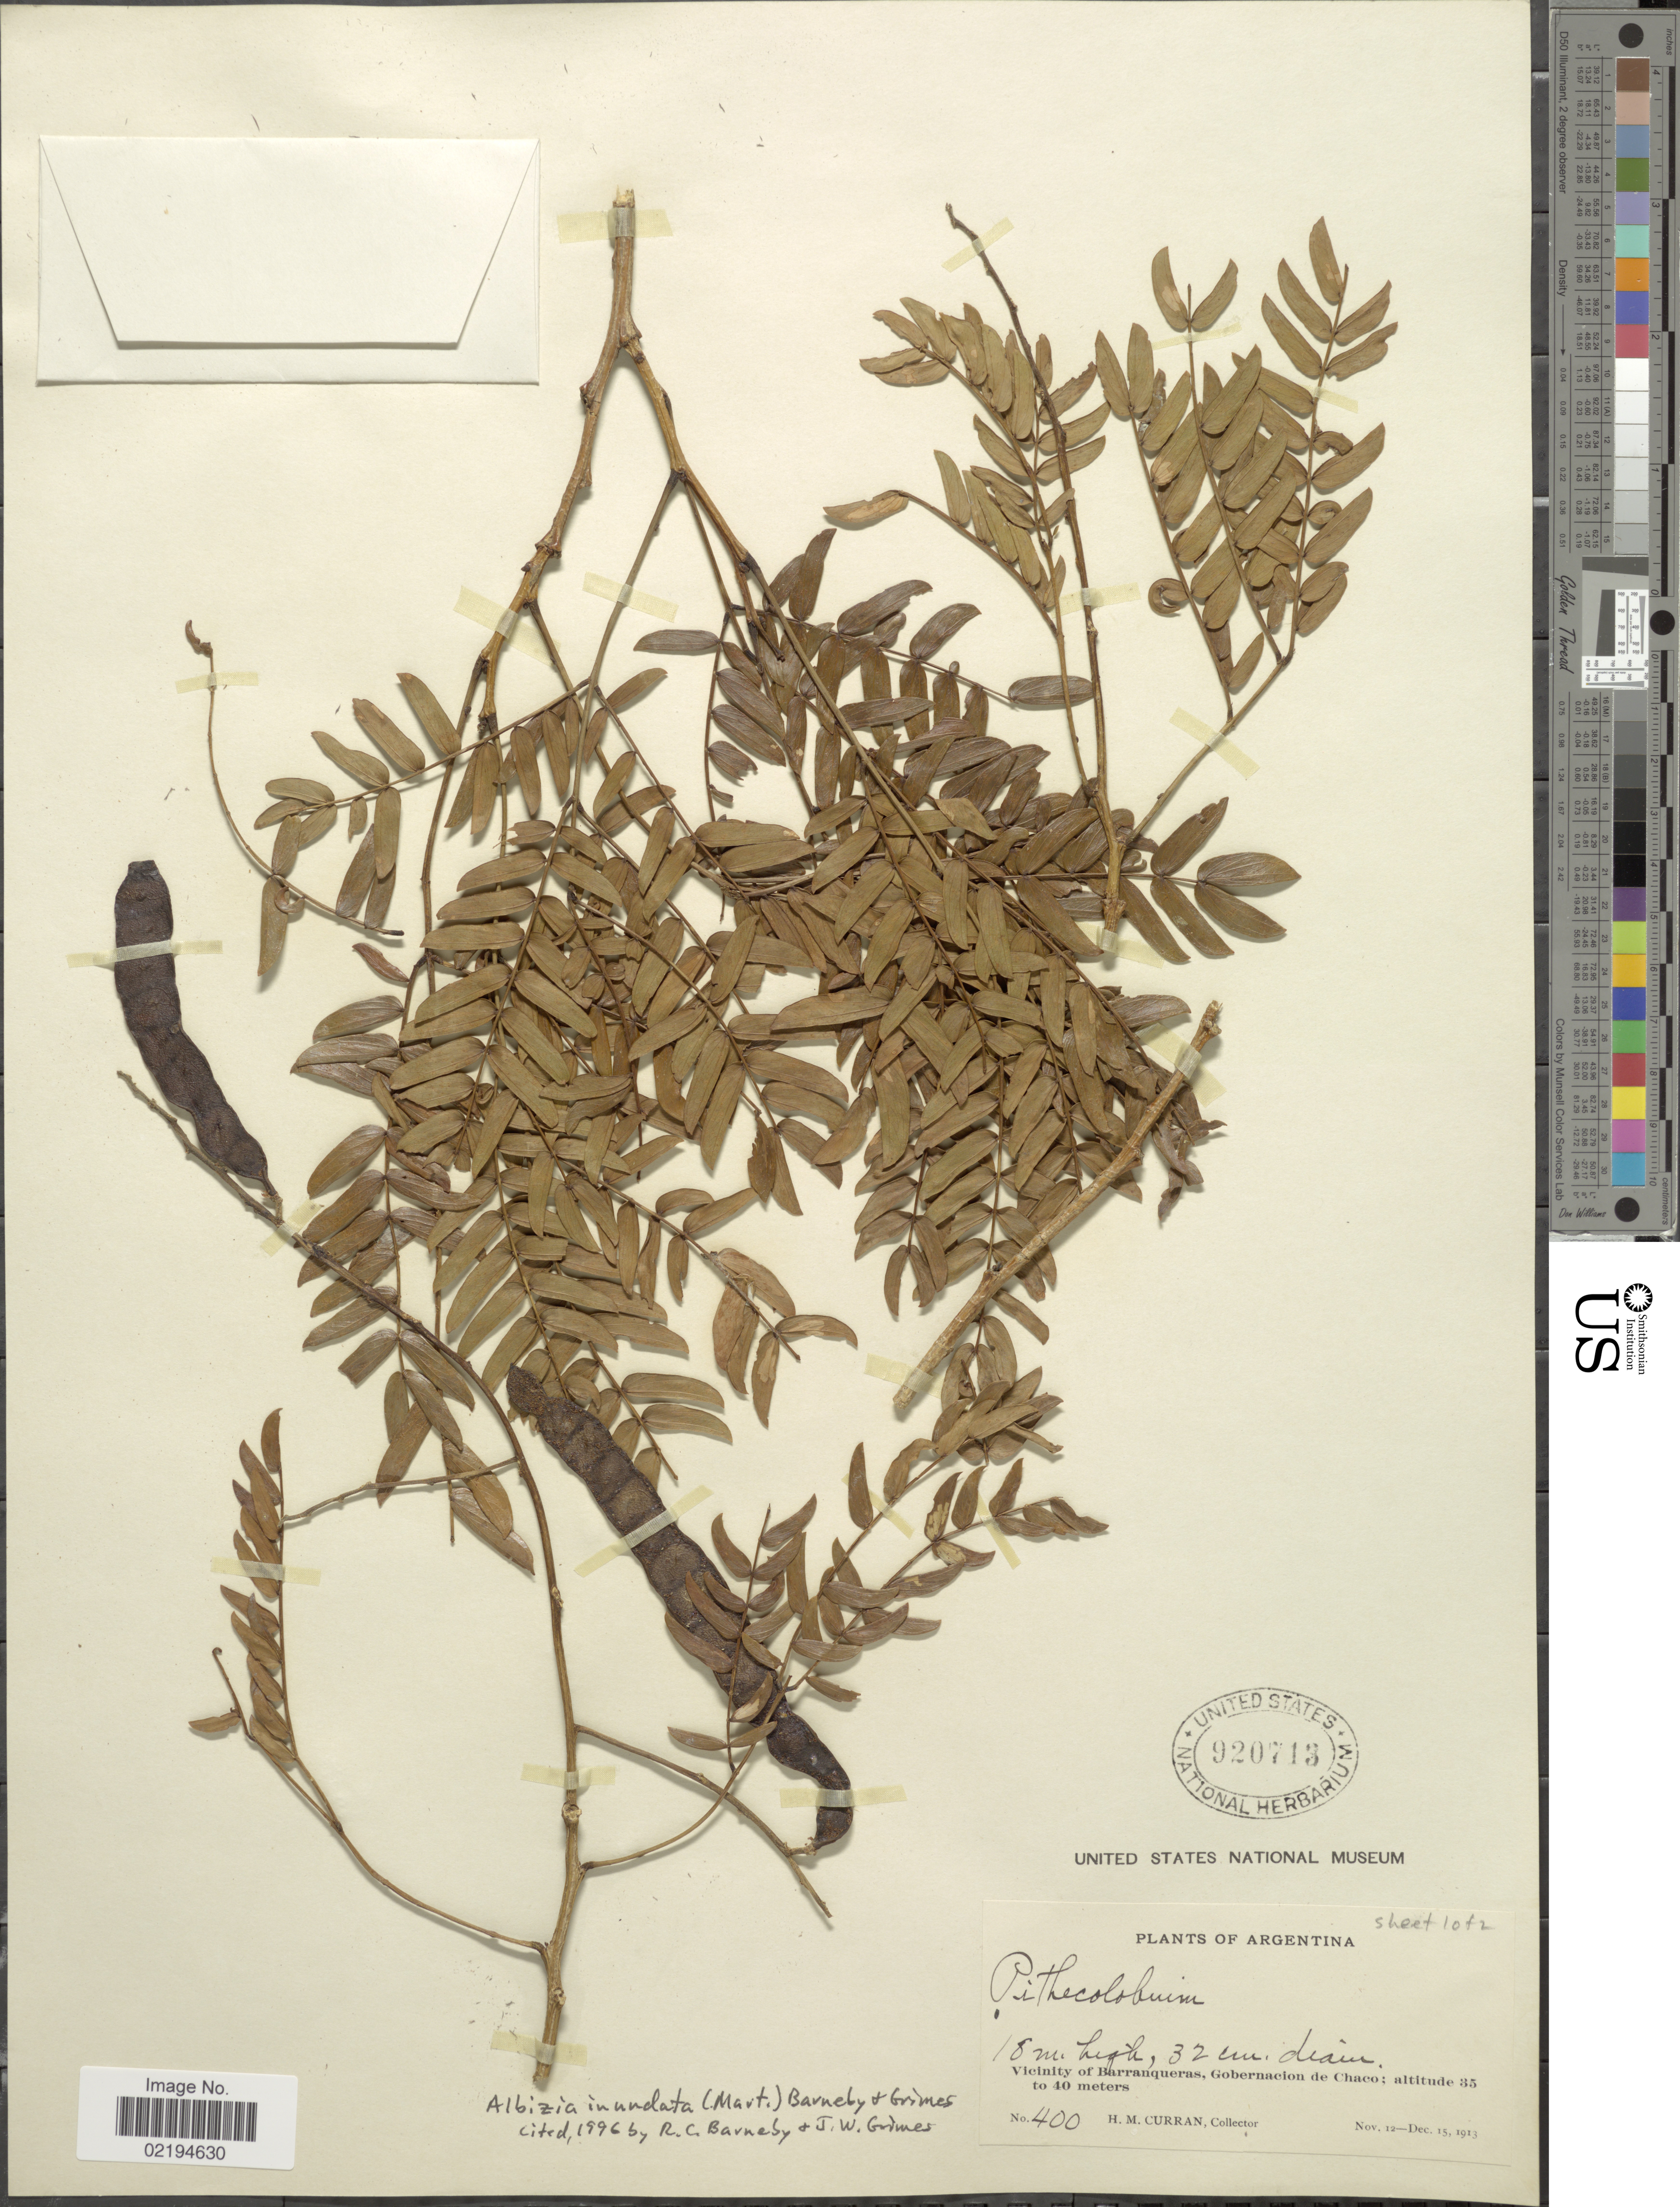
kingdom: Plantae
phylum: Tracheophyta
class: Magnoliopsida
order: Fabales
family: Fabaceae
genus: Pseudalbizzia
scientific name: Pseudalbizzia inundata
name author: (Mart.) Koenen & Duno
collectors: H. M. Curran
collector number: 400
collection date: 1913-11-12/1913-12-15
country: Argentina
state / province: Chaco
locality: Vicinity of Barranqueras, Gobernacion de Chaco.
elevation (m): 35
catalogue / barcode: US 920713